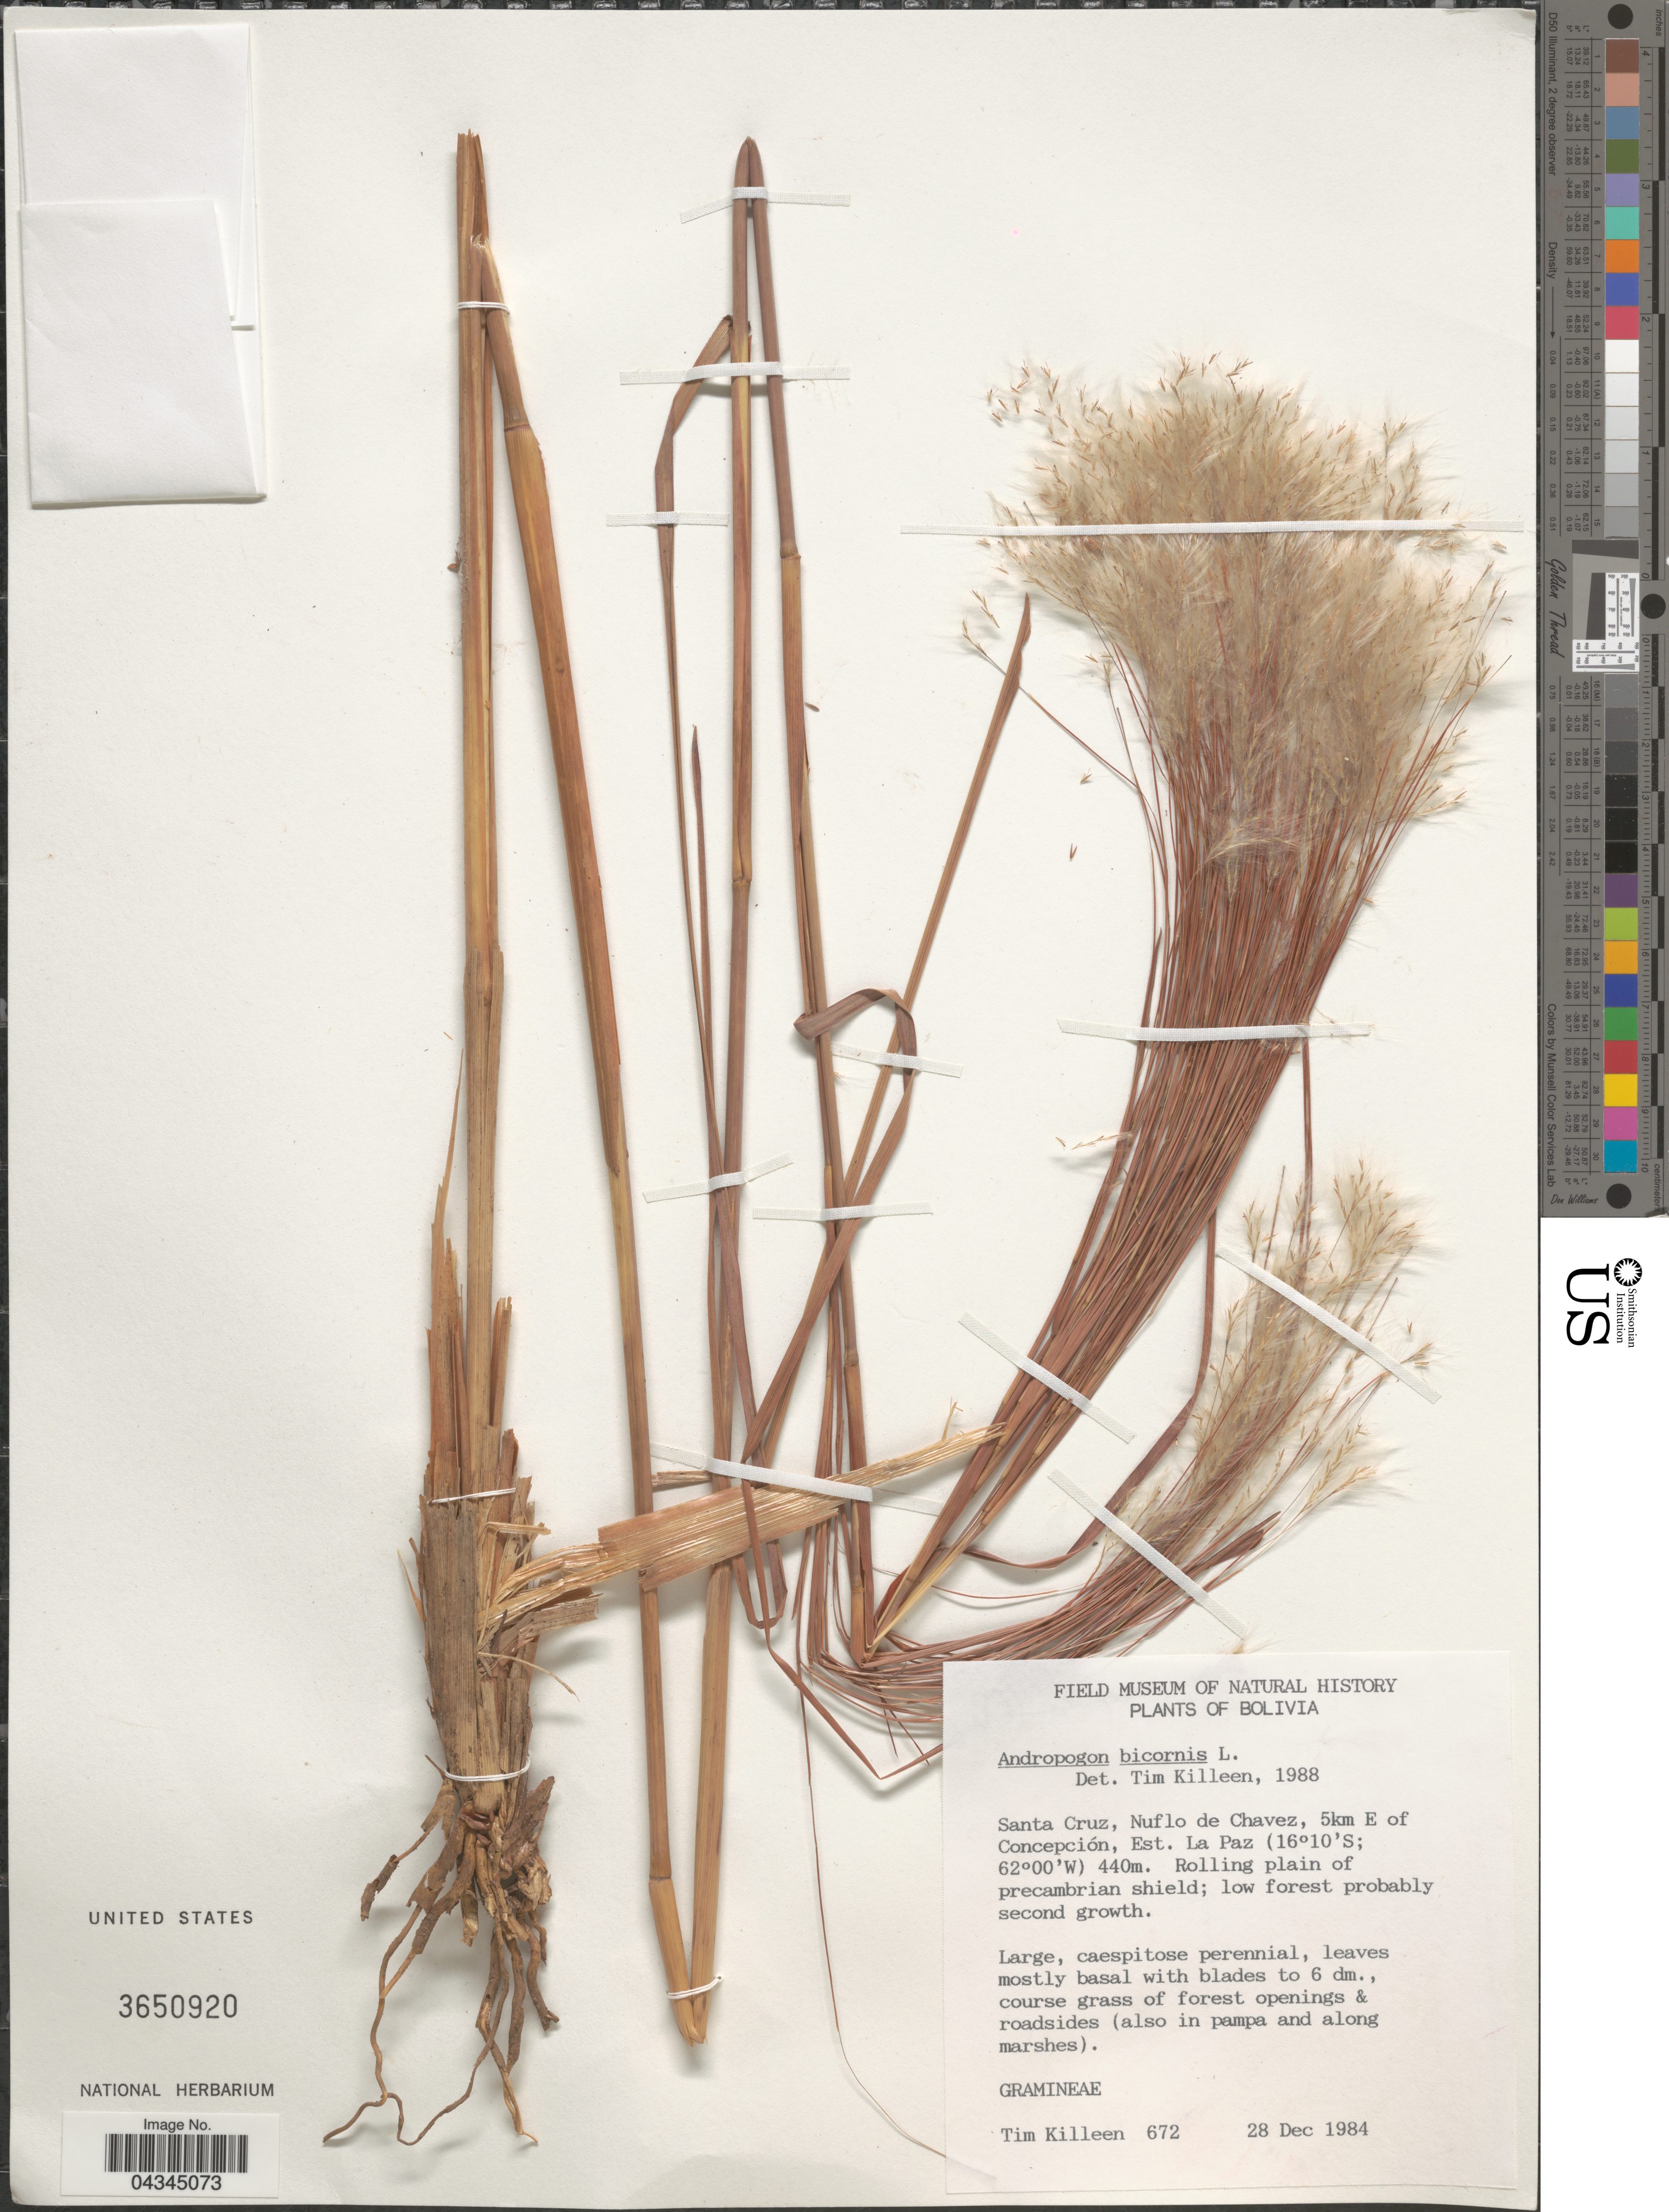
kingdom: Plantae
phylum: Tracheophyta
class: Liliopsida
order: Poales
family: Poaceae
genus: Andropogon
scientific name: Andropogon bicornis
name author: L.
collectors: T. J. Killeen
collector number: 672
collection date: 1984-12-28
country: Bolivia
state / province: Santa Cruz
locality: Nuflo de Chavez, 5km E of Concepción, Est. La Paz.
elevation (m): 440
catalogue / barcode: US 3650920